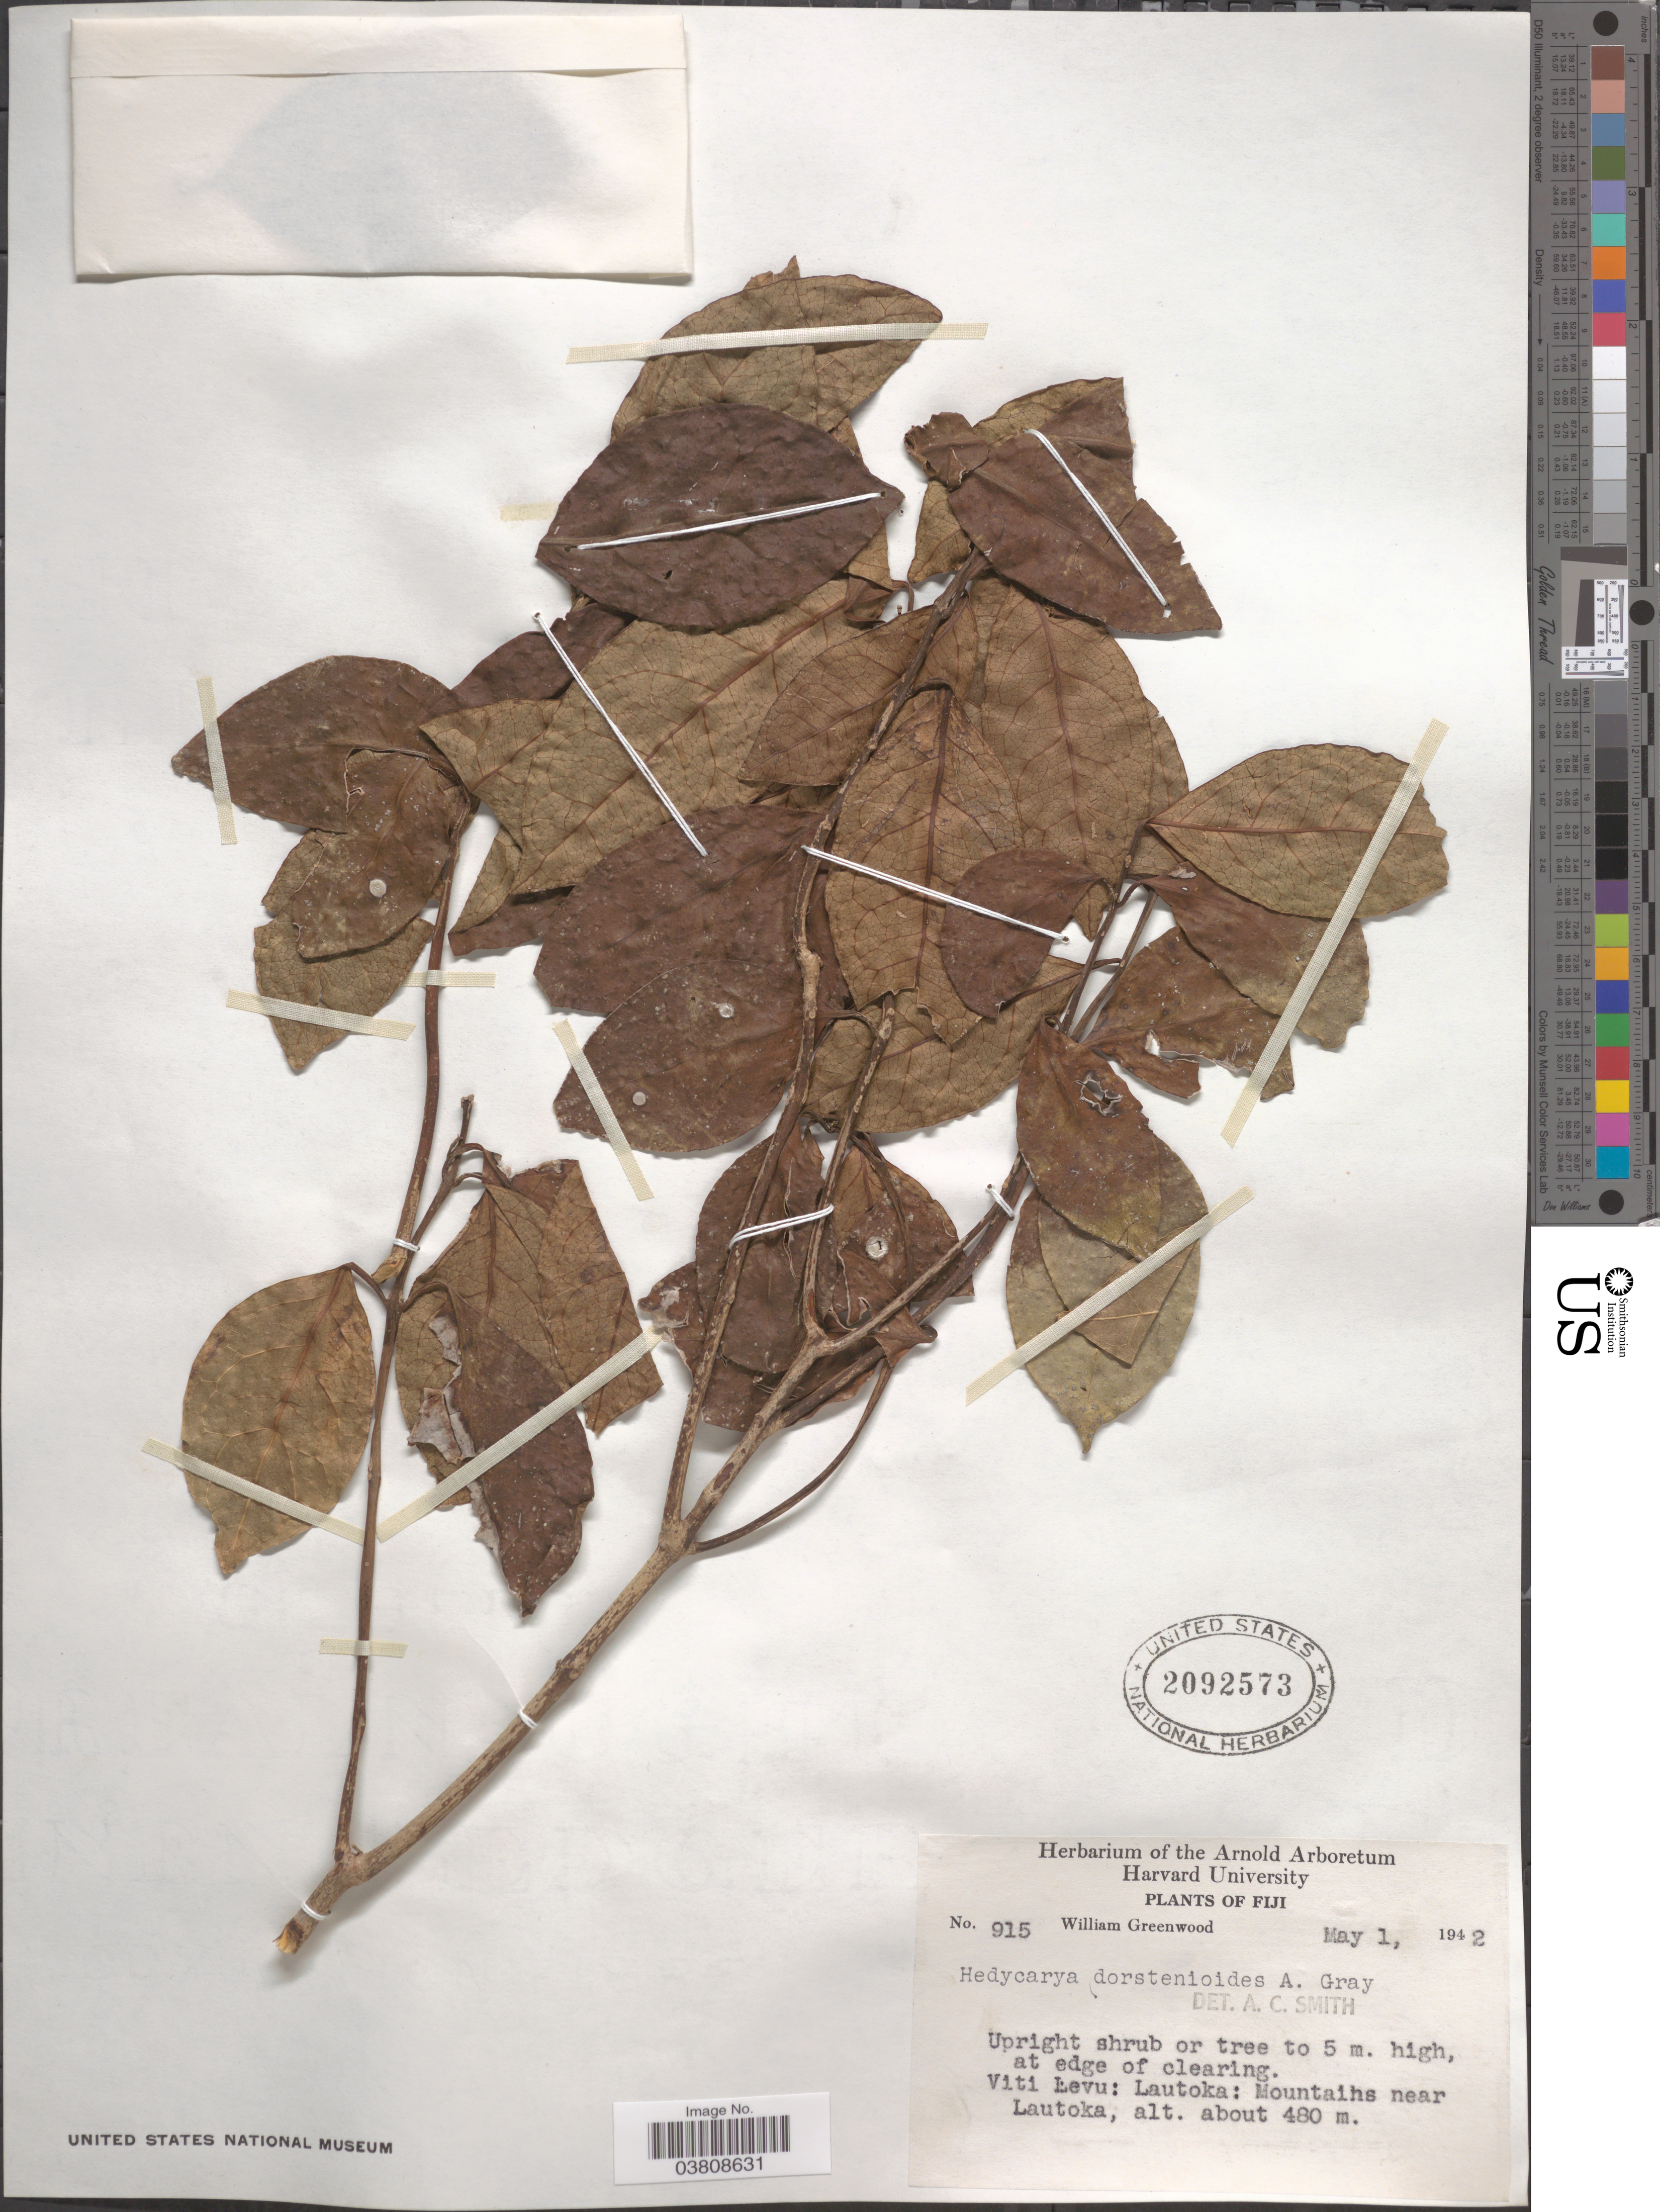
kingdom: Plantae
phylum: Tracheophyta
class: Magnoliopsida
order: Laurales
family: Monimiaceae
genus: Hedycarya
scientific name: Hedycarya dorstenioides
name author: A. Gray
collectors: W. Greenwood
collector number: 915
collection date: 1942-05-01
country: Fiji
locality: Viti Levu: Lautoka: Mountains near Lautoka.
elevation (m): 480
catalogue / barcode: US 2092573